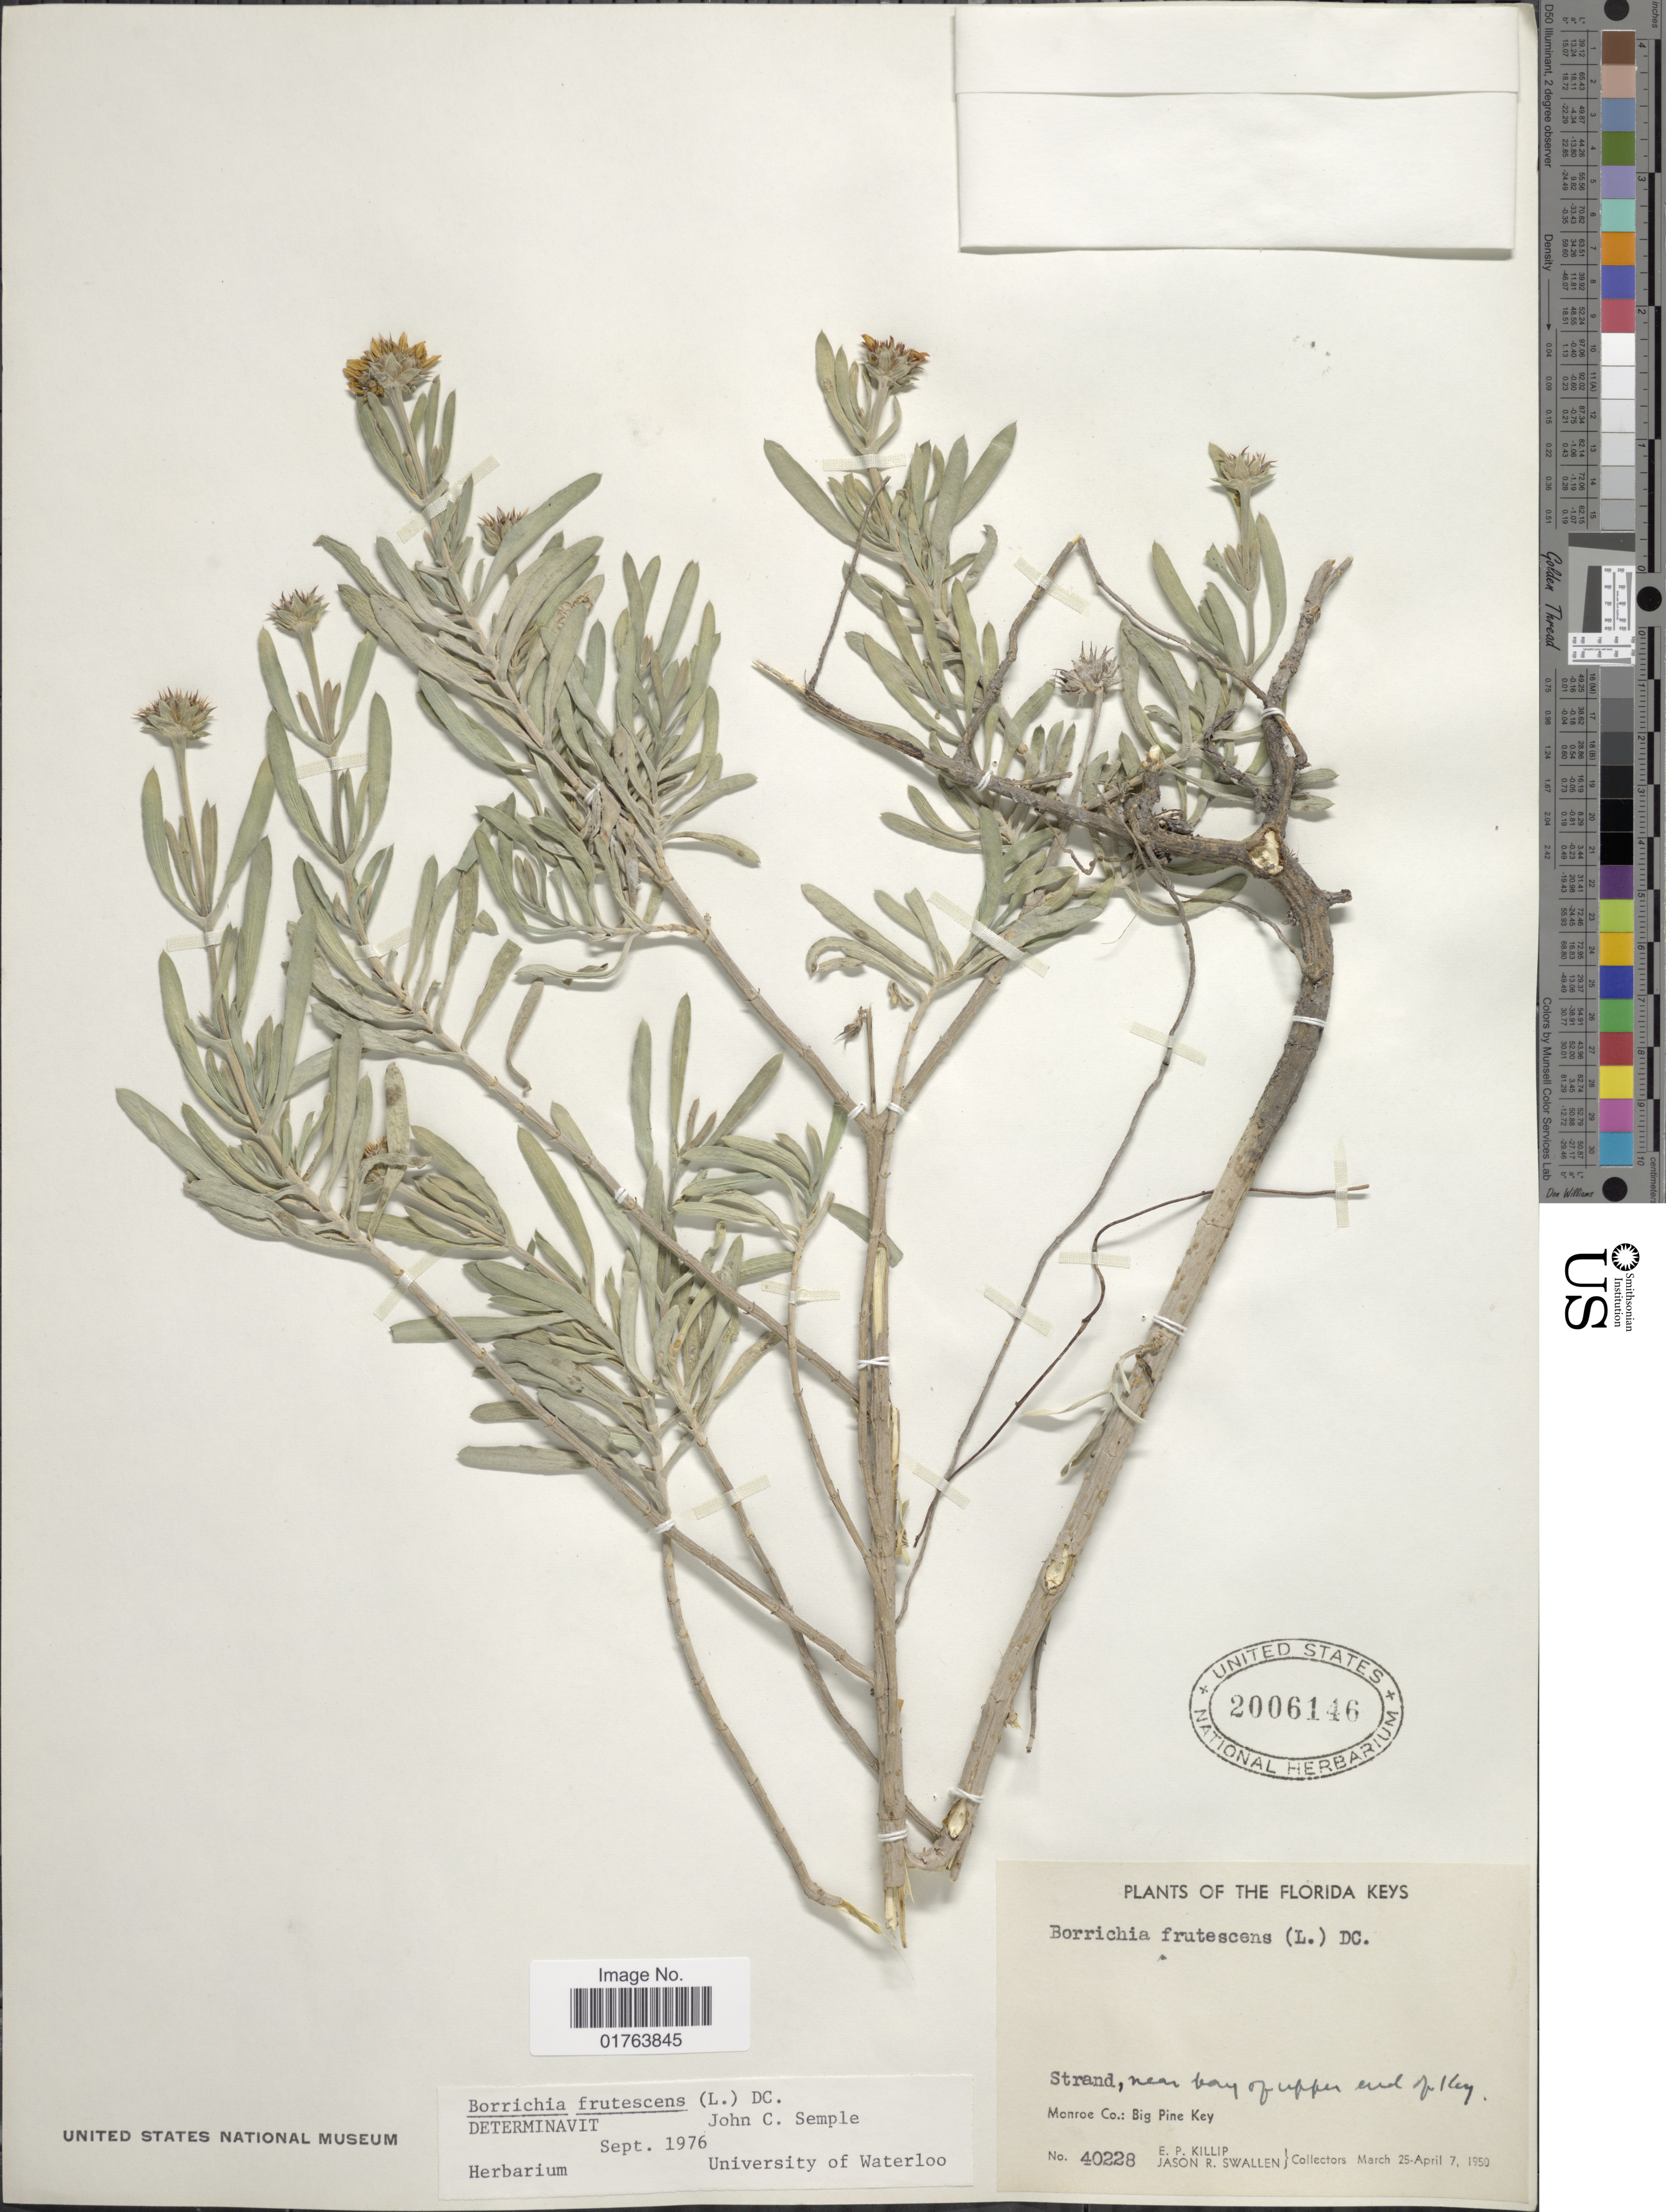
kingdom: Plantae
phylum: Tracheophyta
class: Magnoliopsida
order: Asterales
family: Asteraceae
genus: Borrichia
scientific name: Borrichia frutescens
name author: (L.) DC.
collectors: E. P. Killip & J. R. Swallen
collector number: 40228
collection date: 1950-03-25/1950-04-07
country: United States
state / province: Florida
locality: Florida Keys, Monroe Co.: Big Pine Key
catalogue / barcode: US 2006146